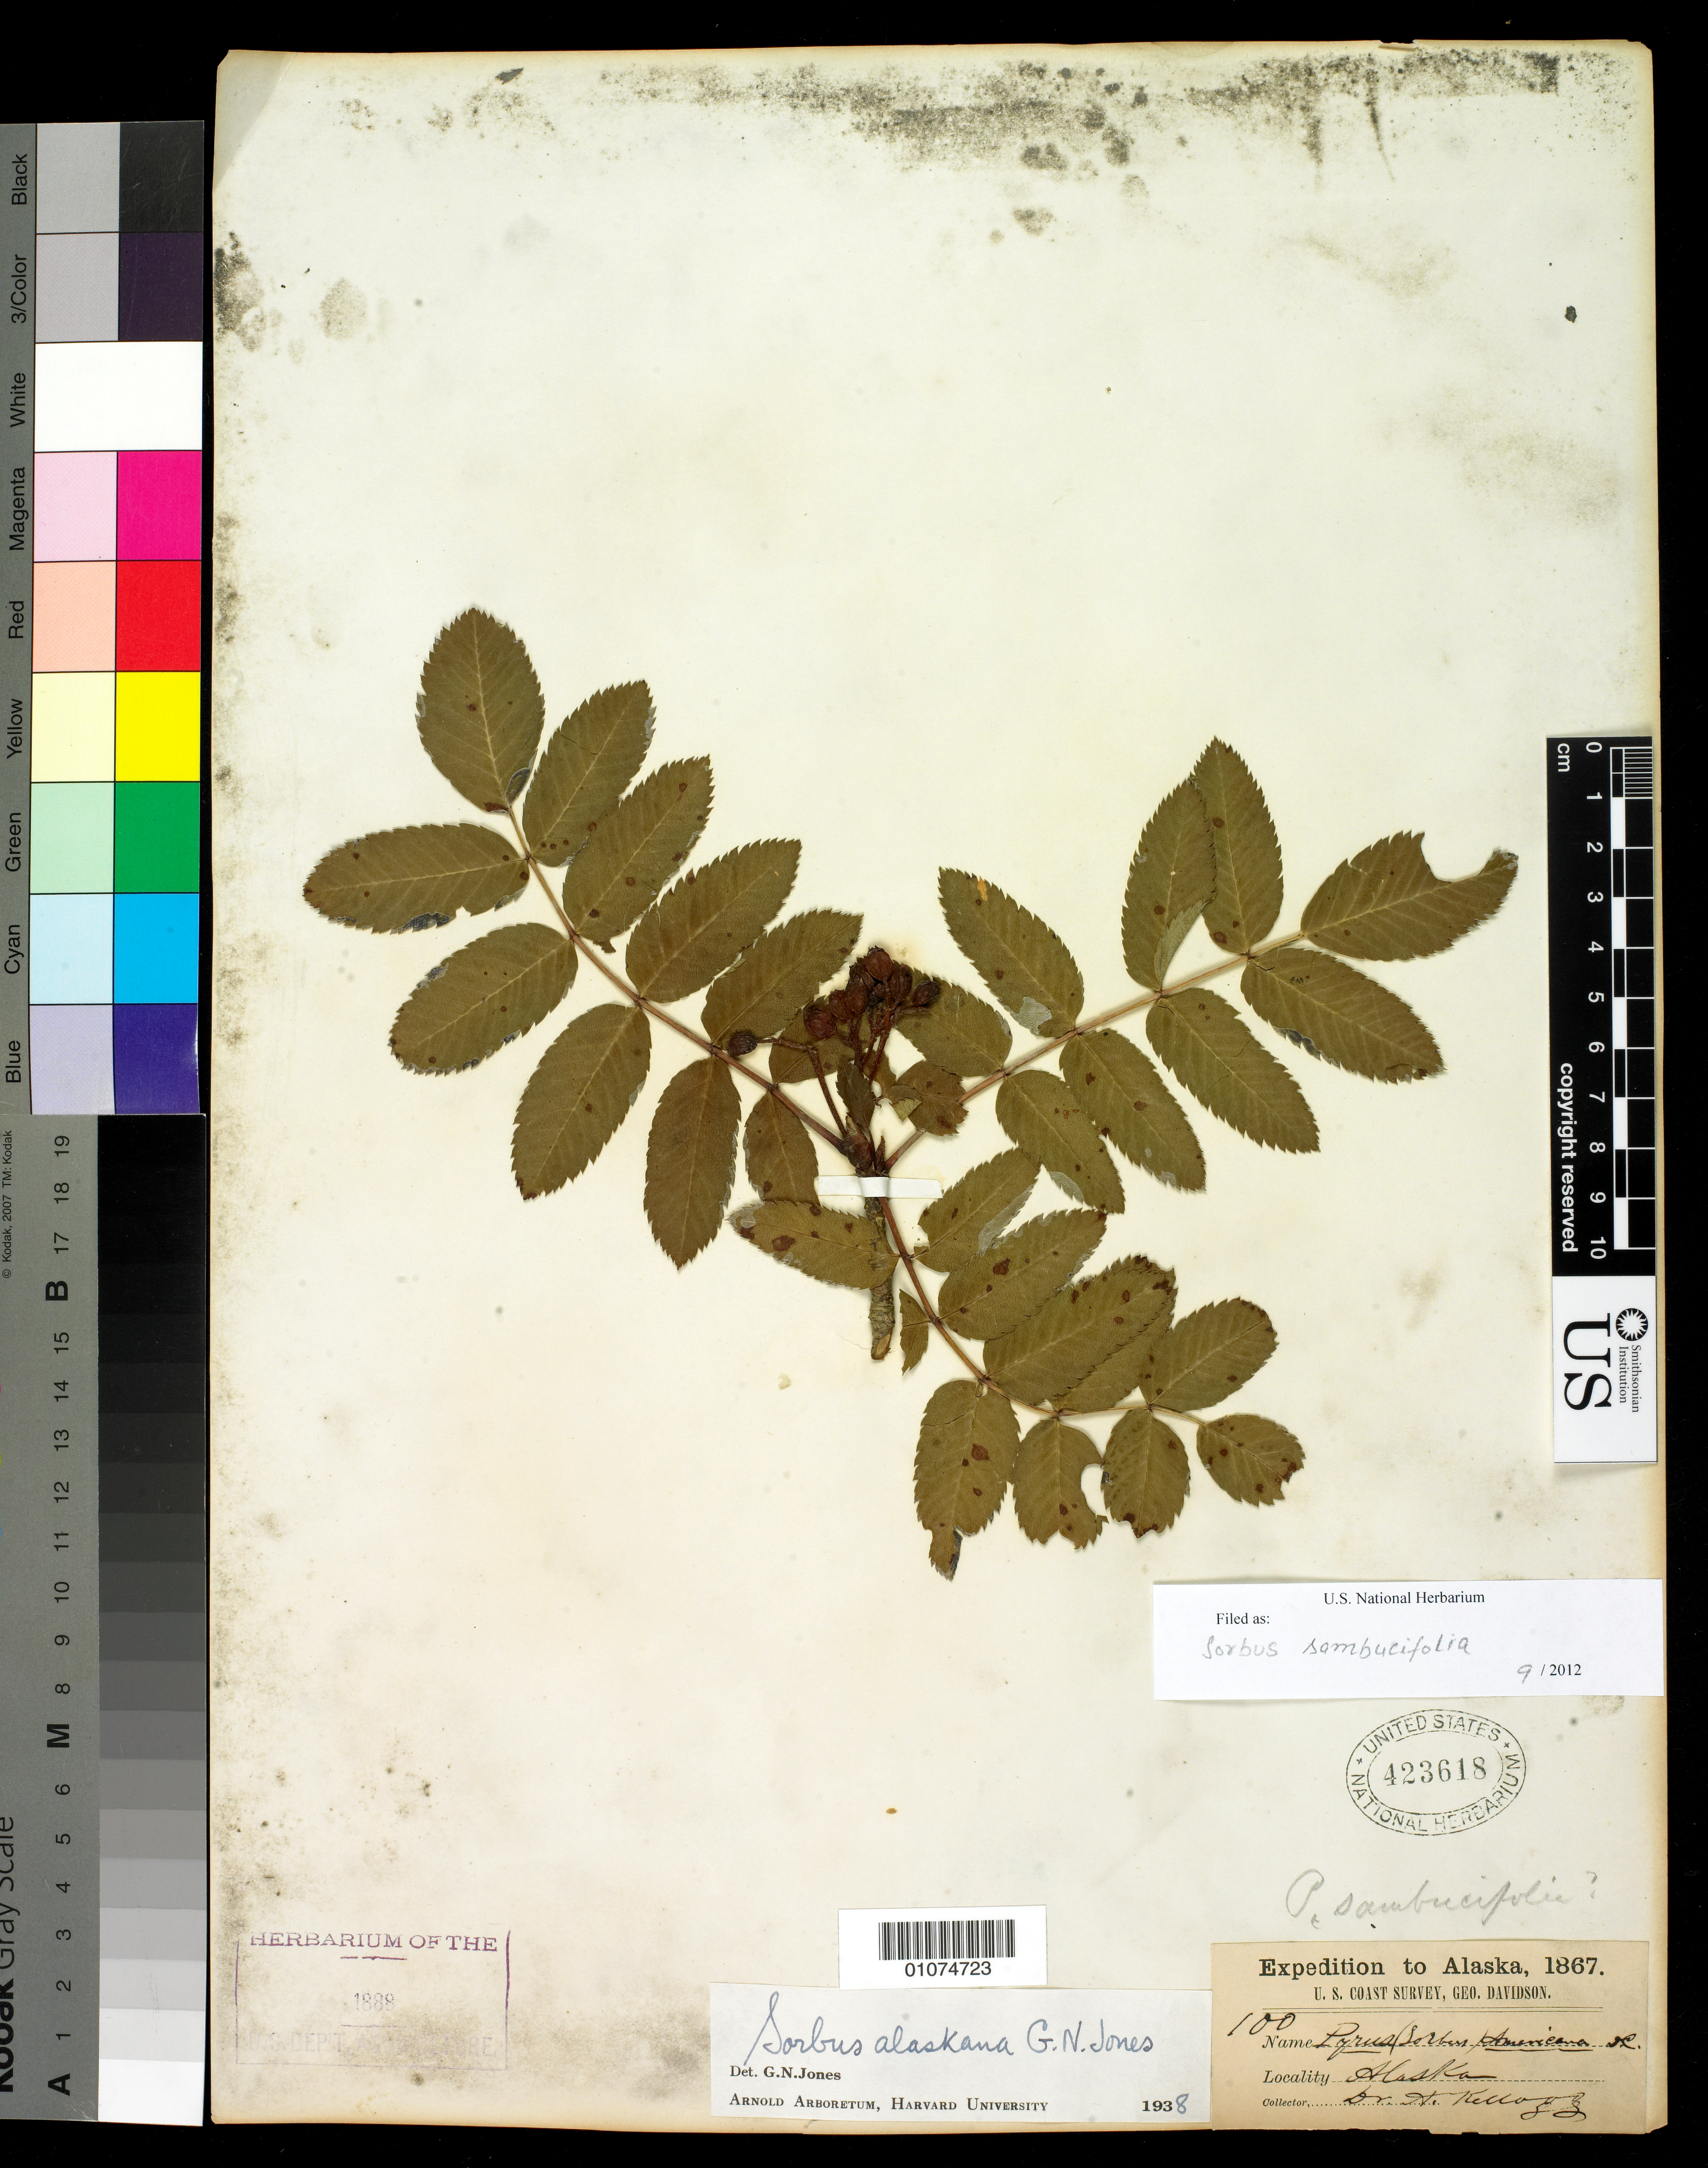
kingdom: Plantae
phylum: Tracheophyta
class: Magnoliopsida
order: Rosales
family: Rosaceae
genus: Sorbus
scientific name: Sorbus sambucifolia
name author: (Cham. & Schltdl.) M. Roem.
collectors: A. Kellogg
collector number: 100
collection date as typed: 1867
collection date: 1867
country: United States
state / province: Alaska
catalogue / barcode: US 423618